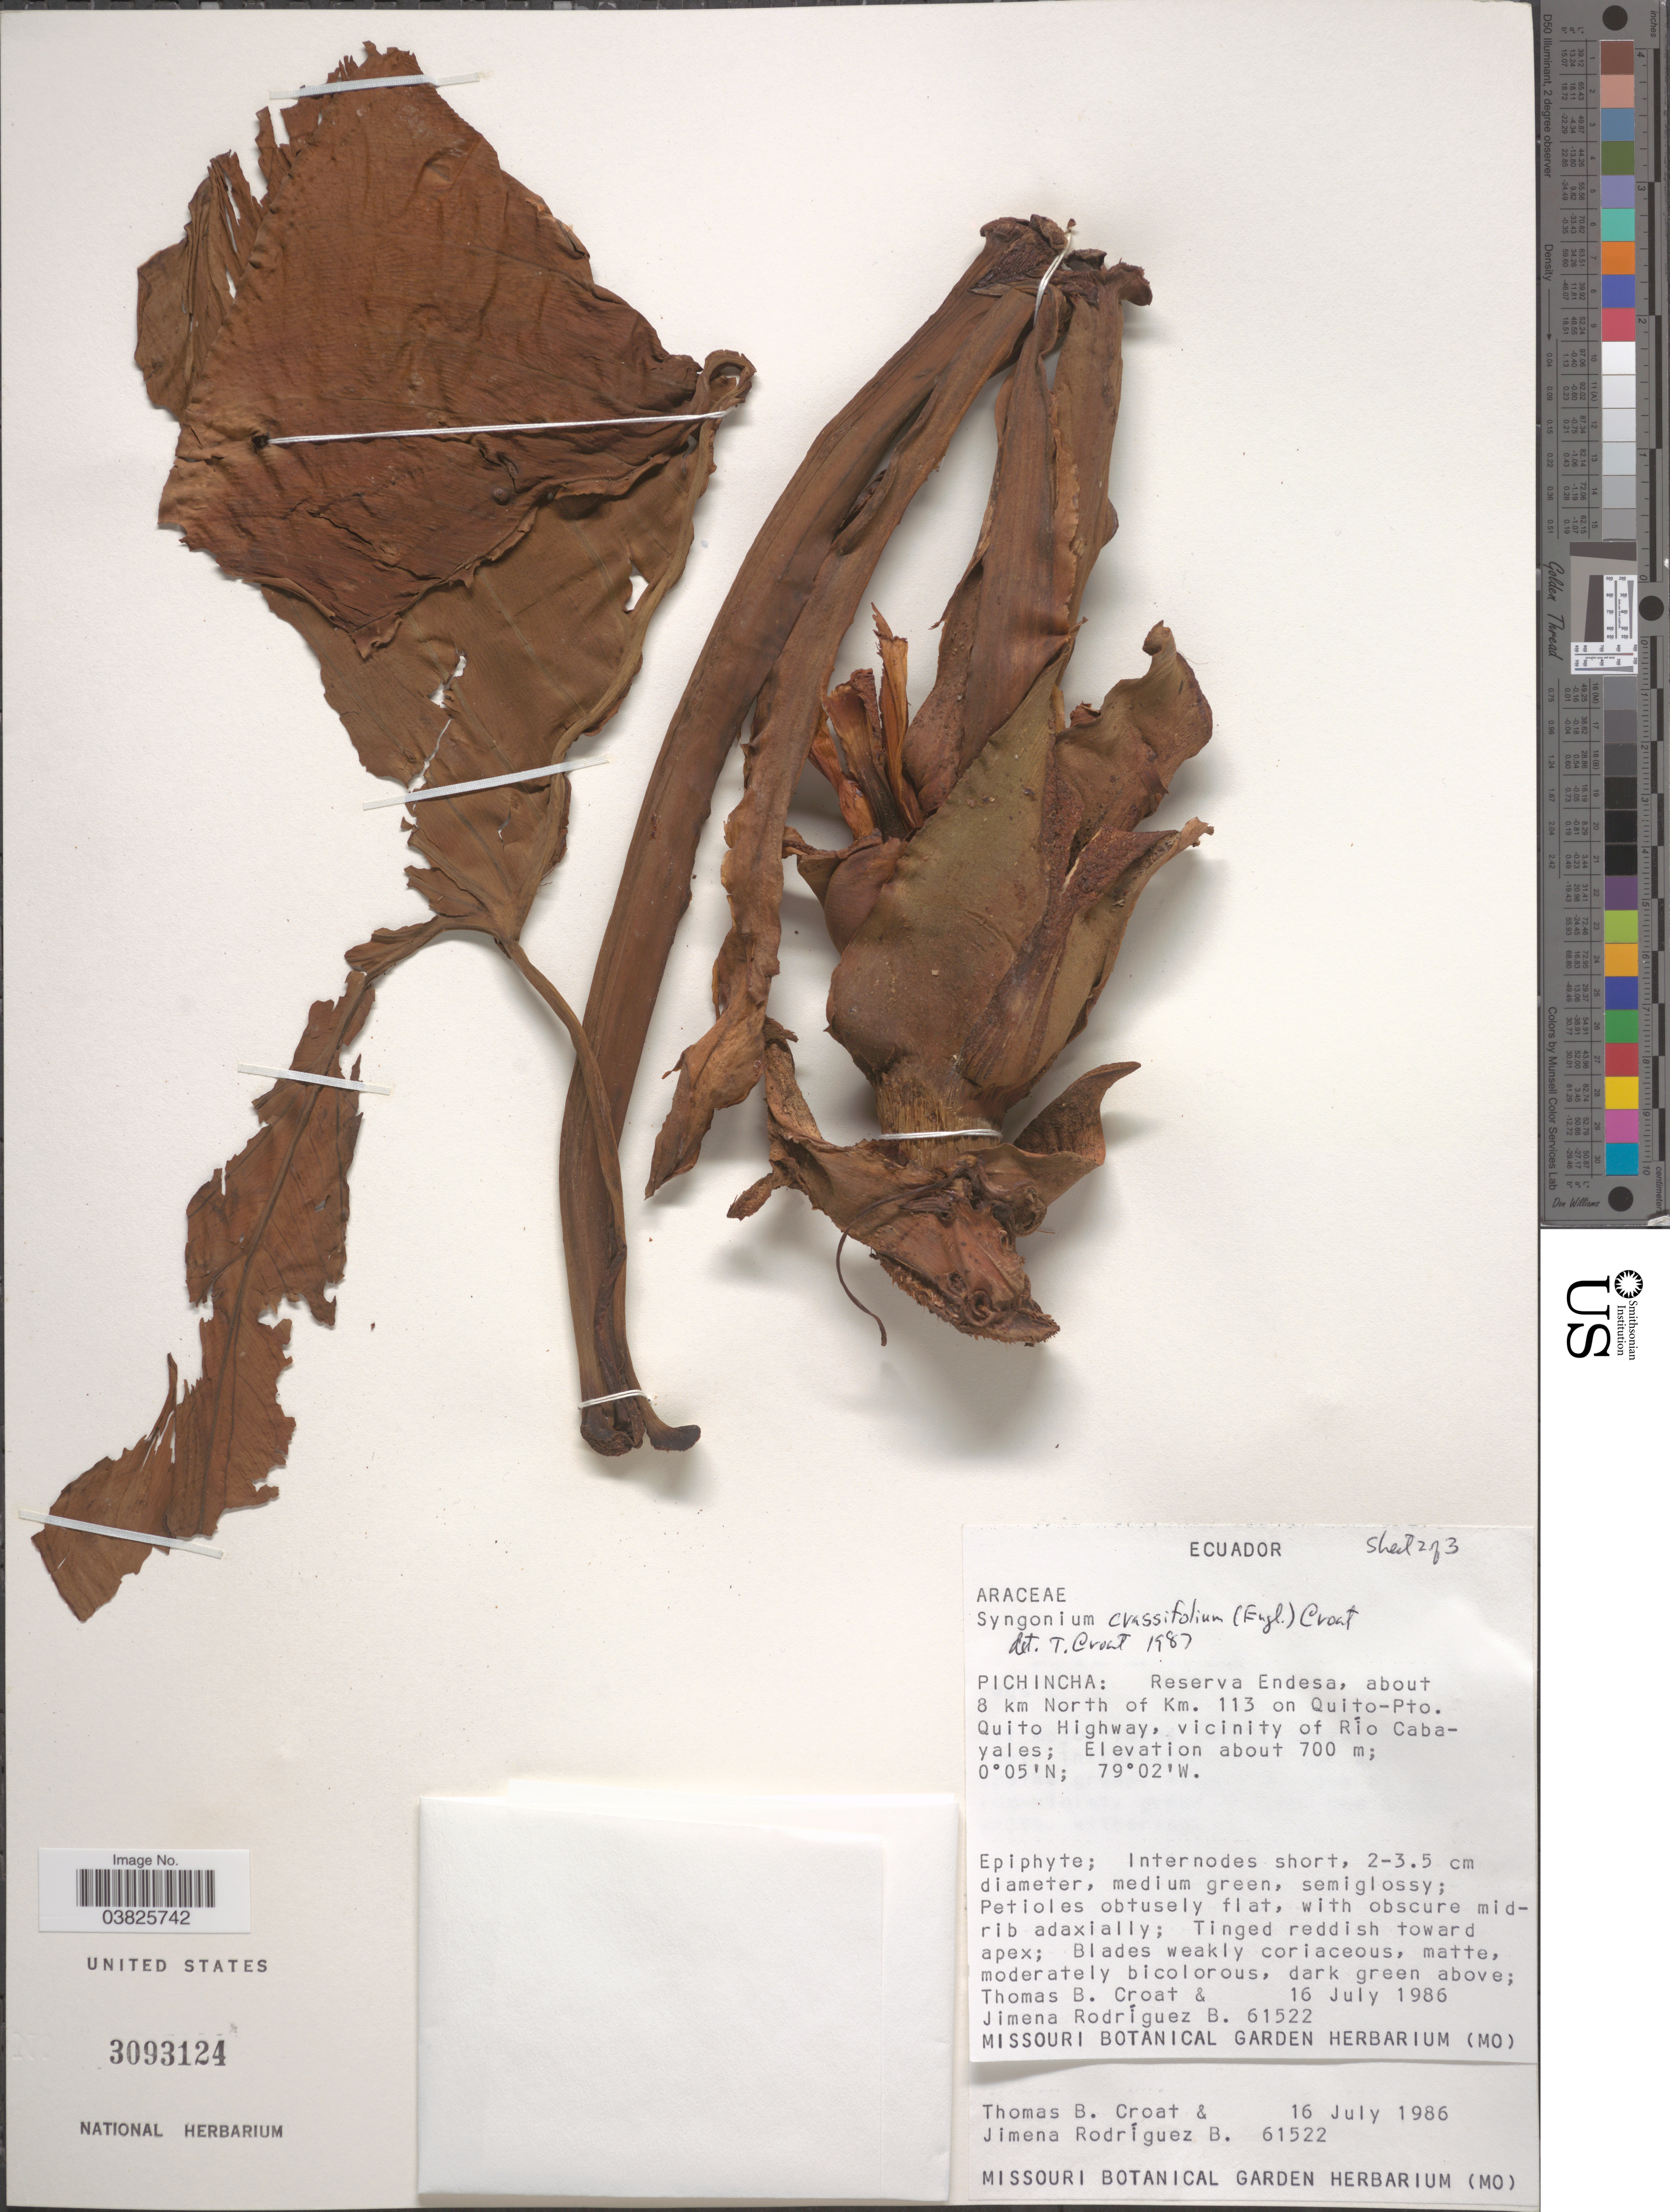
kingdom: Plantae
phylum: Tracheophyta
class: Liliopsida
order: Alismatales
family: Araceae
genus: Syngonium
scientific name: Syngonium crassifolium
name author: (Engl.) Croat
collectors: T. B. Croat & J. Rodriguez B.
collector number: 61522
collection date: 1986-07-16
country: Ecuador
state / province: Pichincha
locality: Reserva Endesa, about 8 km North of Km. 113 on Quito-Pto. Quito Highway, vicinity of Río Cabayales.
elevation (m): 700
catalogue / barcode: US 3093124